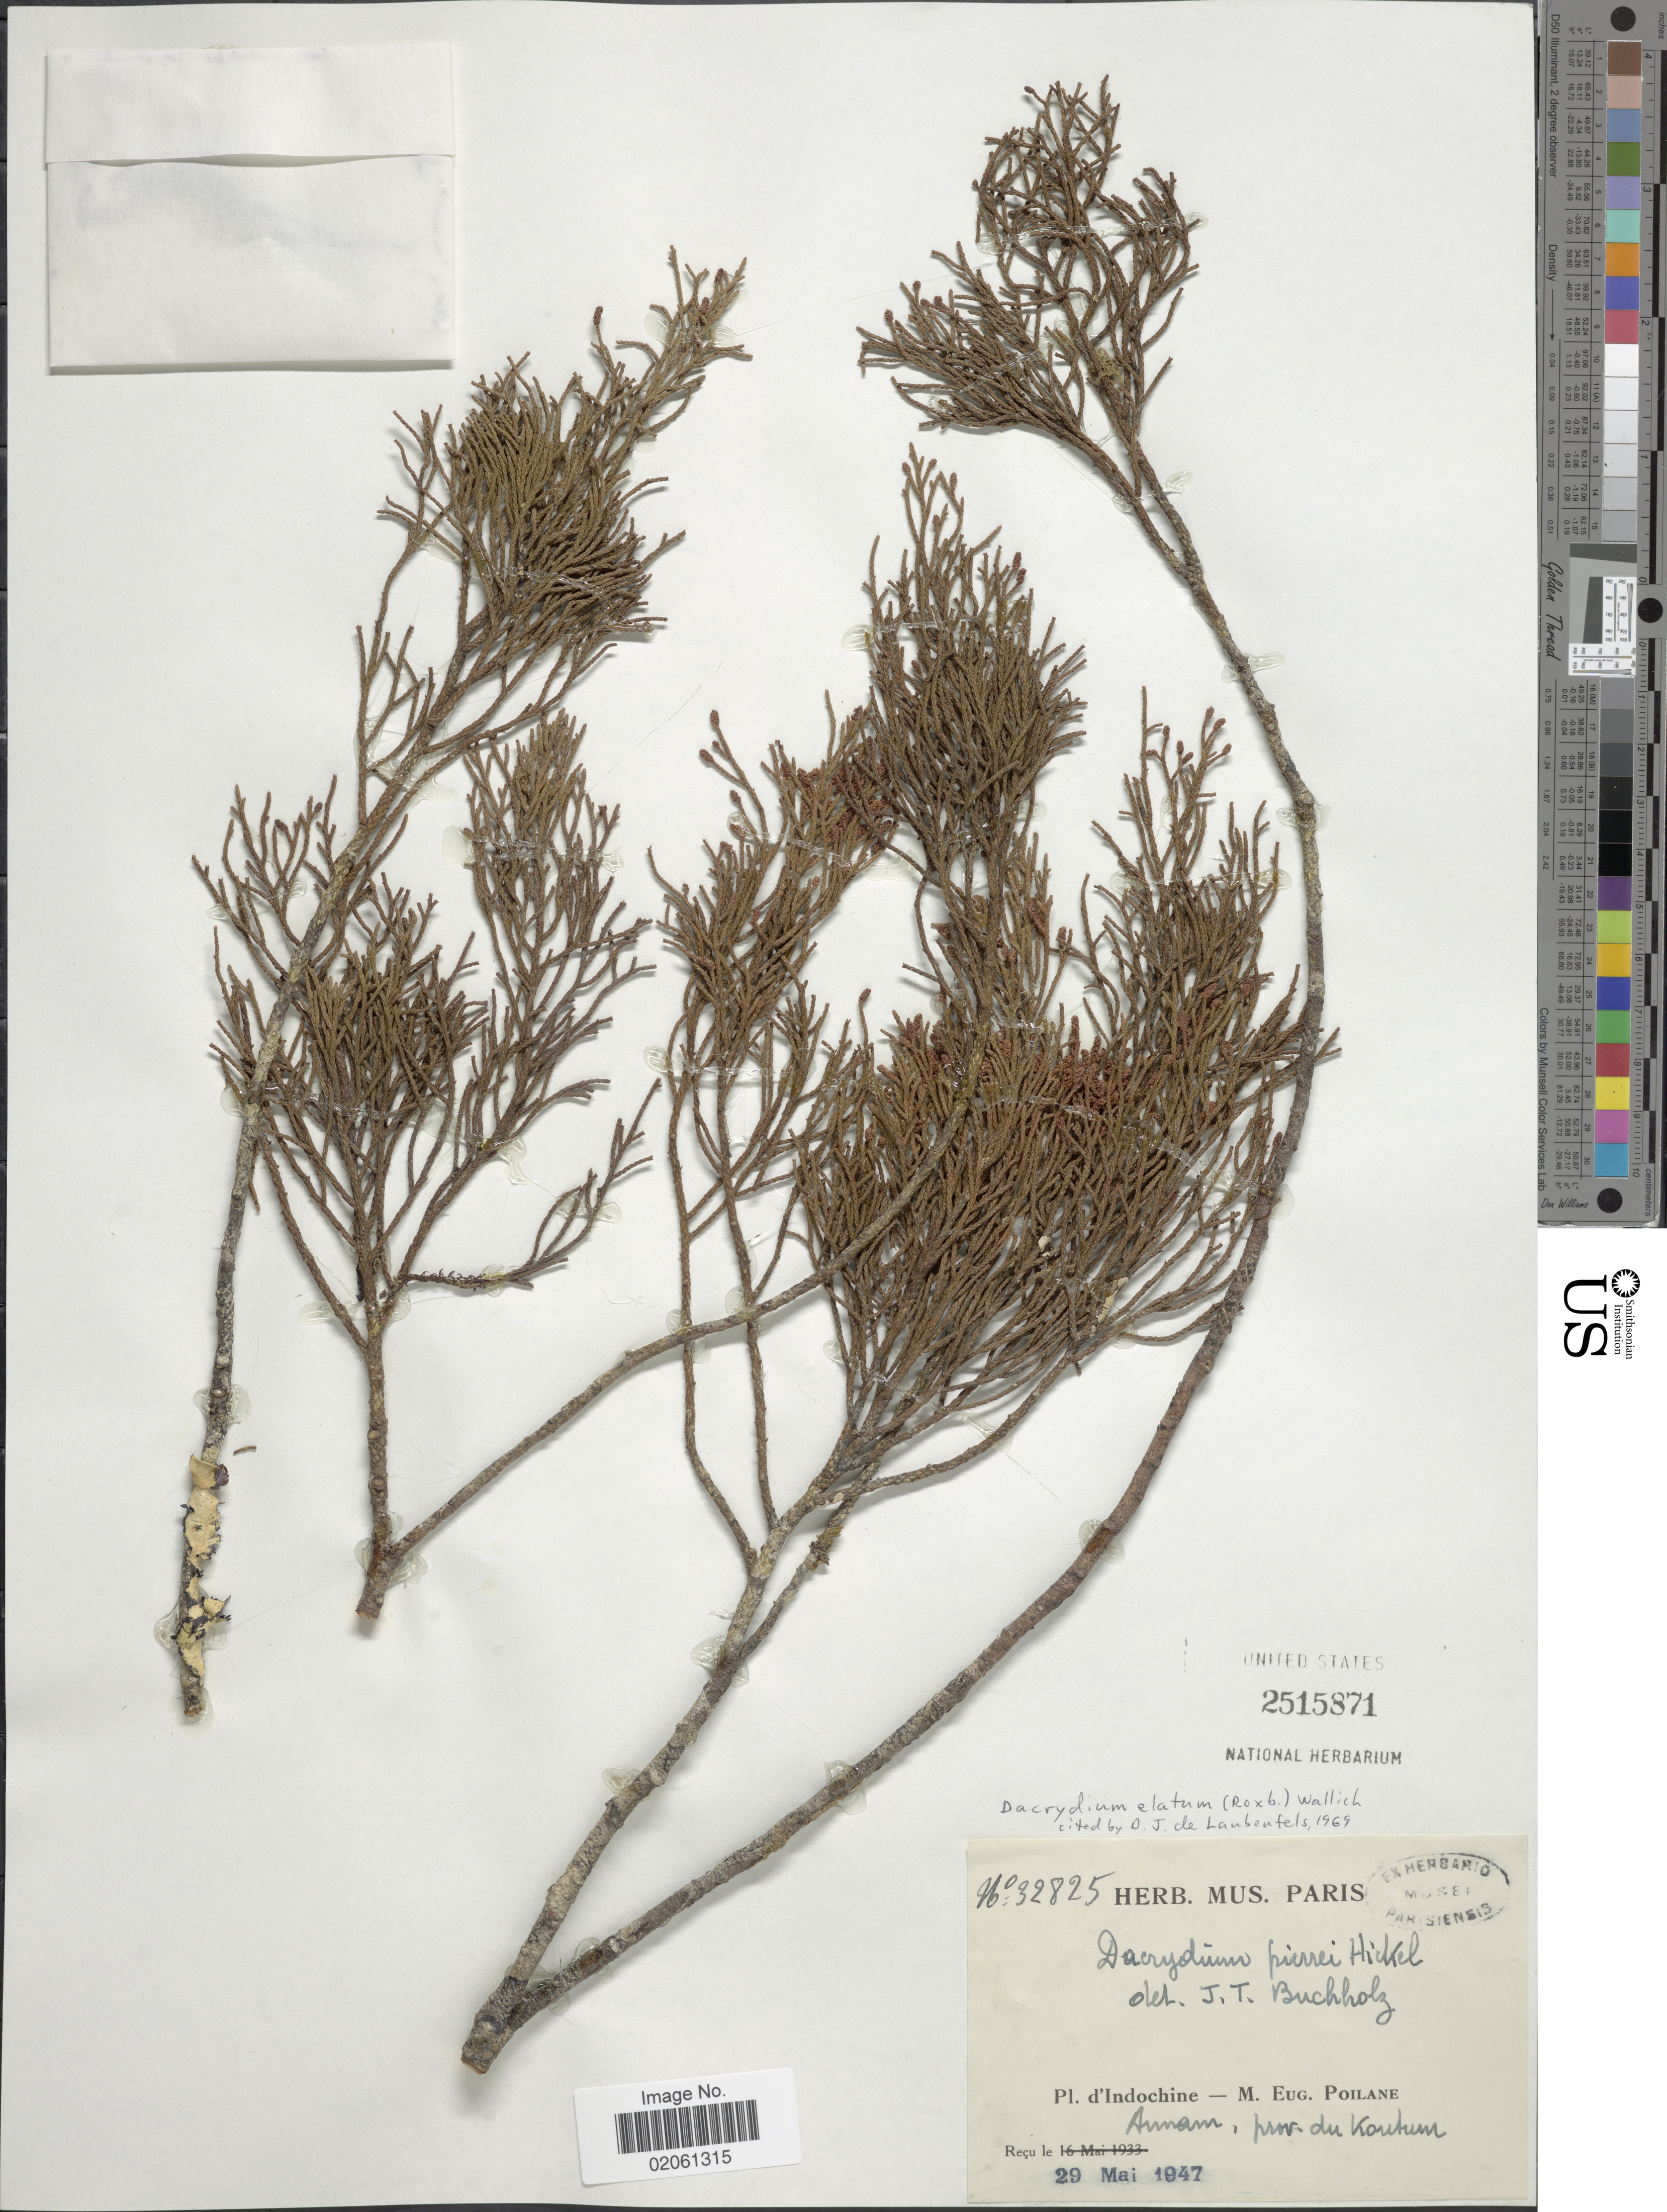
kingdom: Plantae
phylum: Tracheophyta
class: Pinopsida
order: Pinales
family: Podocarpaceae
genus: Dacrydium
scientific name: Dacrydium elatum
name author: (Roxb.) Wall. ex Hook.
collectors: E. Poilane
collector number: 32825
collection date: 1947-05-29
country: Vietnam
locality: Prov. di Kontum Annam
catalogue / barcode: US 2515871